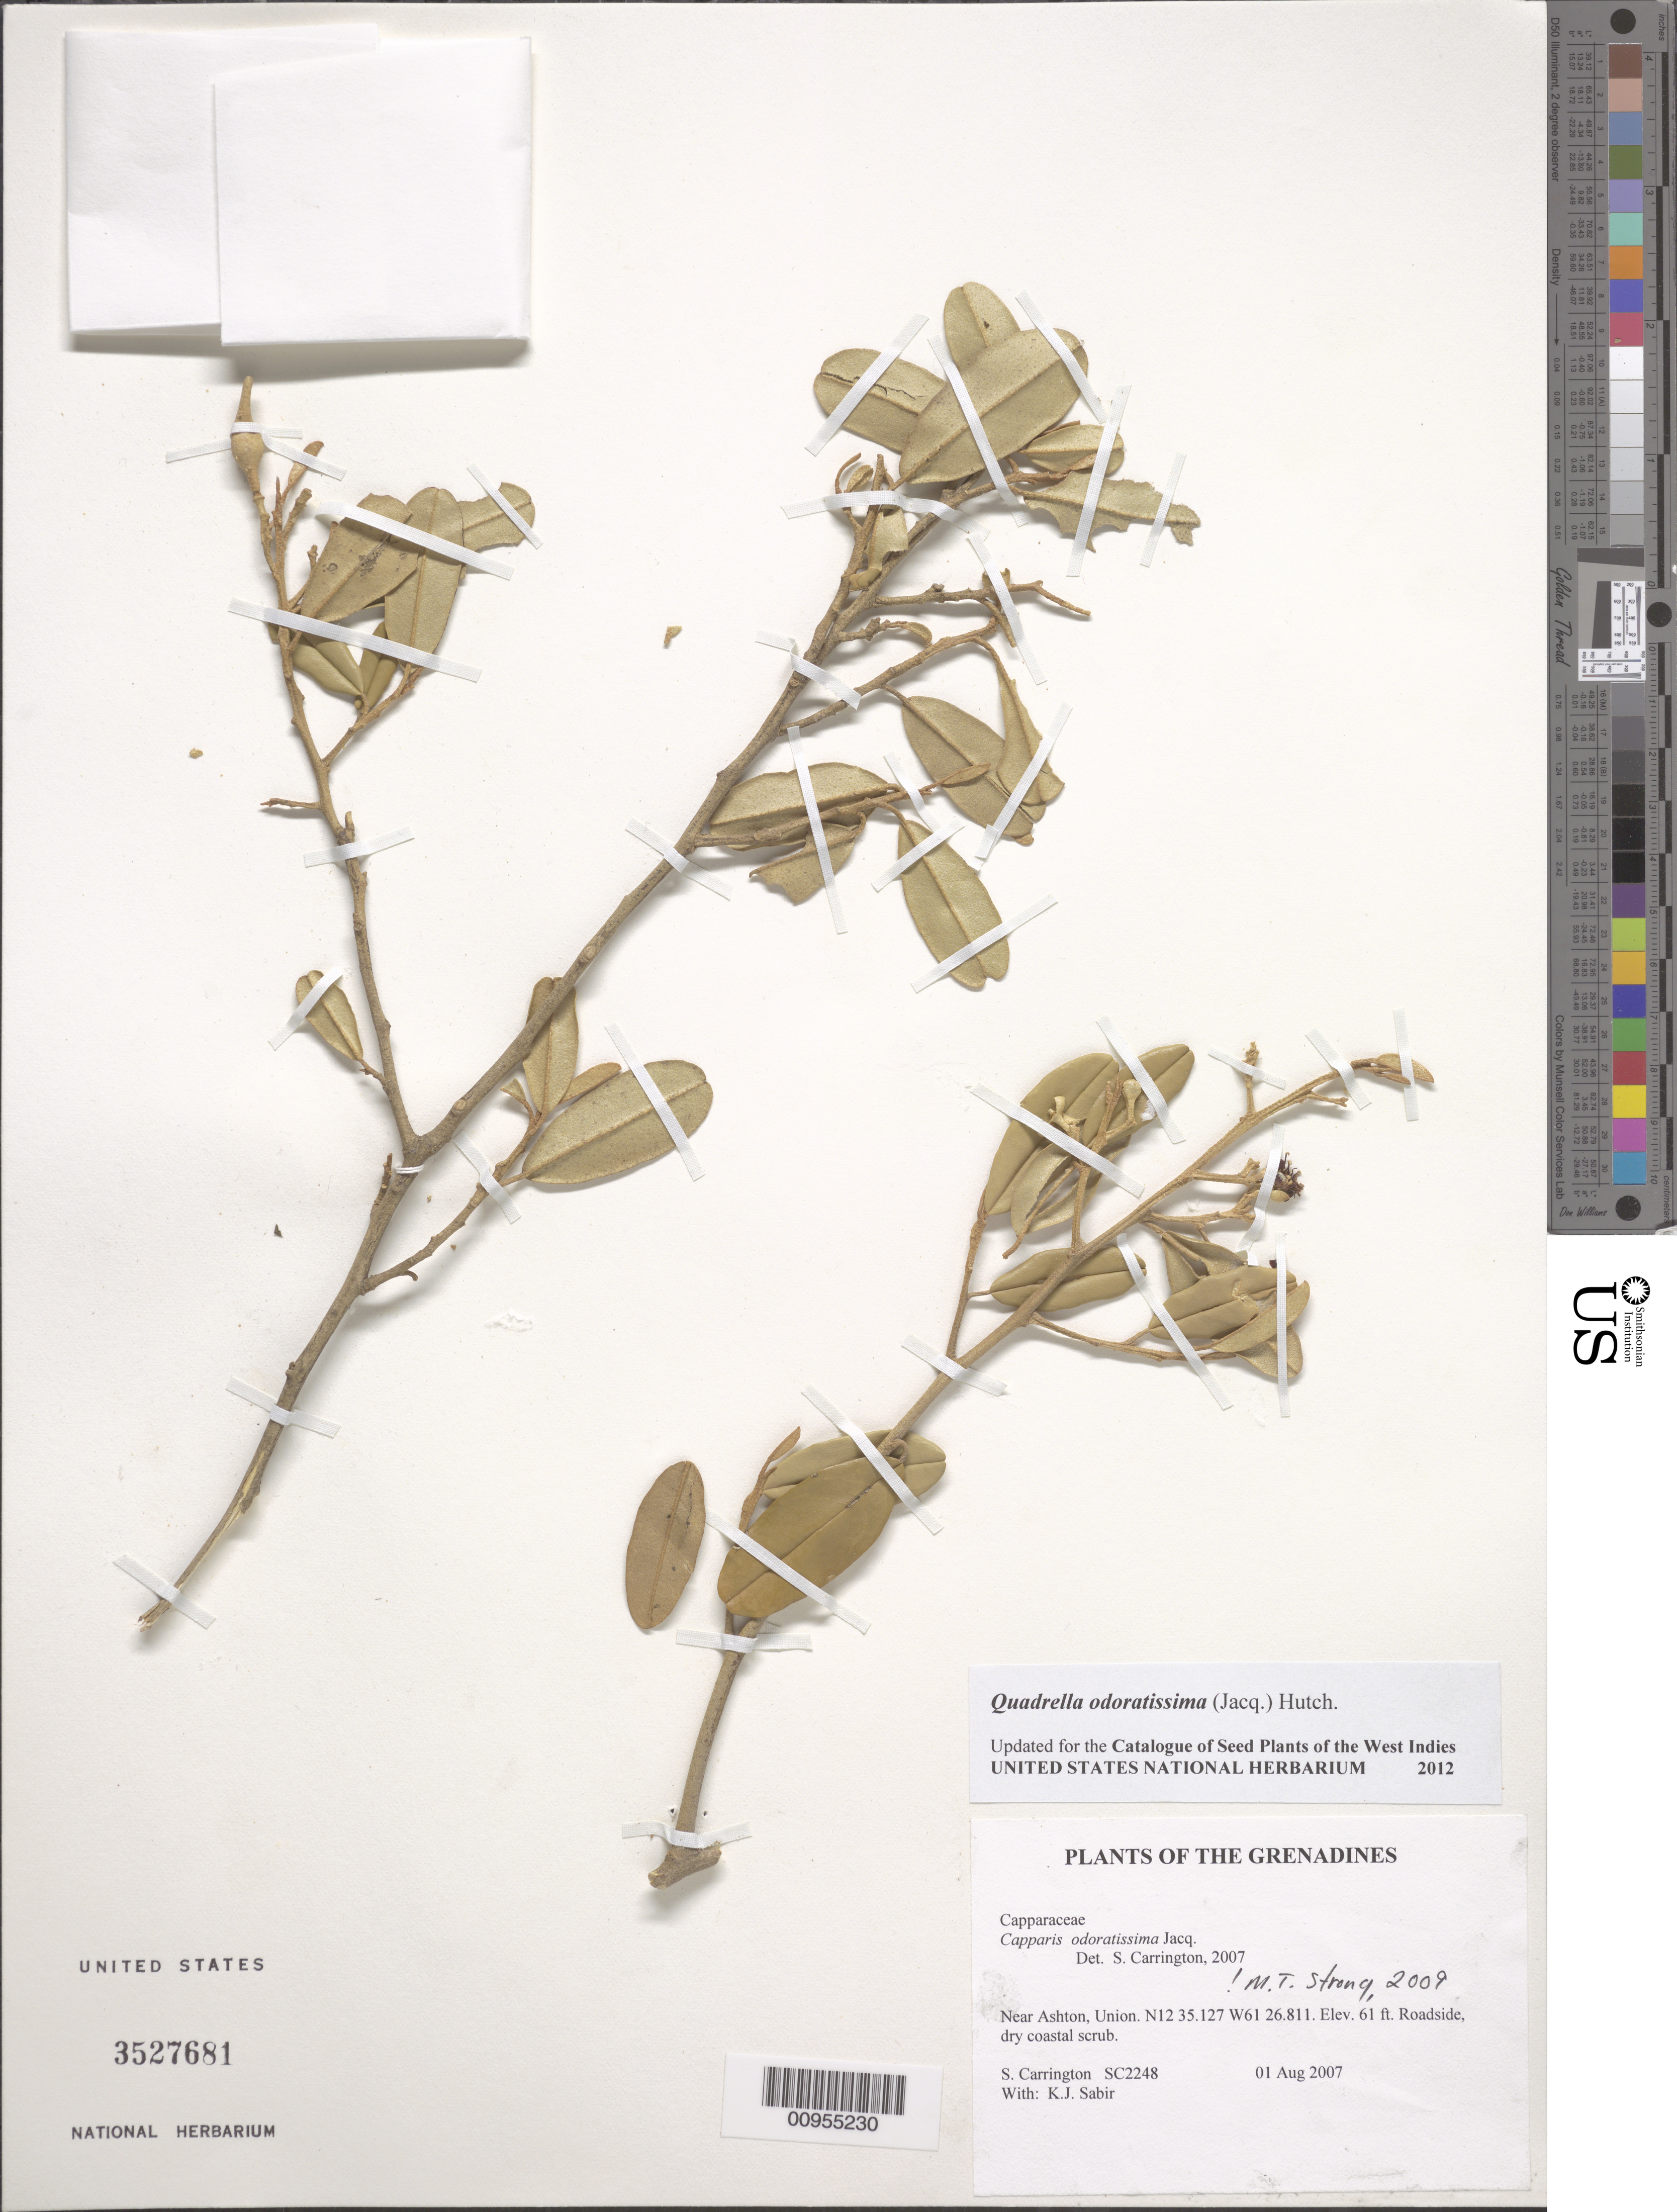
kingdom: Plantae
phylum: Tracheophyta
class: Magnoliopsida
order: Brassicales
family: Capparaceae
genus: Quadrella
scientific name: Quadrella odoratissima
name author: (Jacq.) Hutch.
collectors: C. M. S. Carrington & K. Sabir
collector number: SC 2248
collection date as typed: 01 Aug 2007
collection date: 2007-08-01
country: St. Vincent - Grenadines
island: Union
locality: near Ashton, Union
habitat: roadside, dry coastal scrub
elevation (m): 19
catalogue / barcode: US 3527681